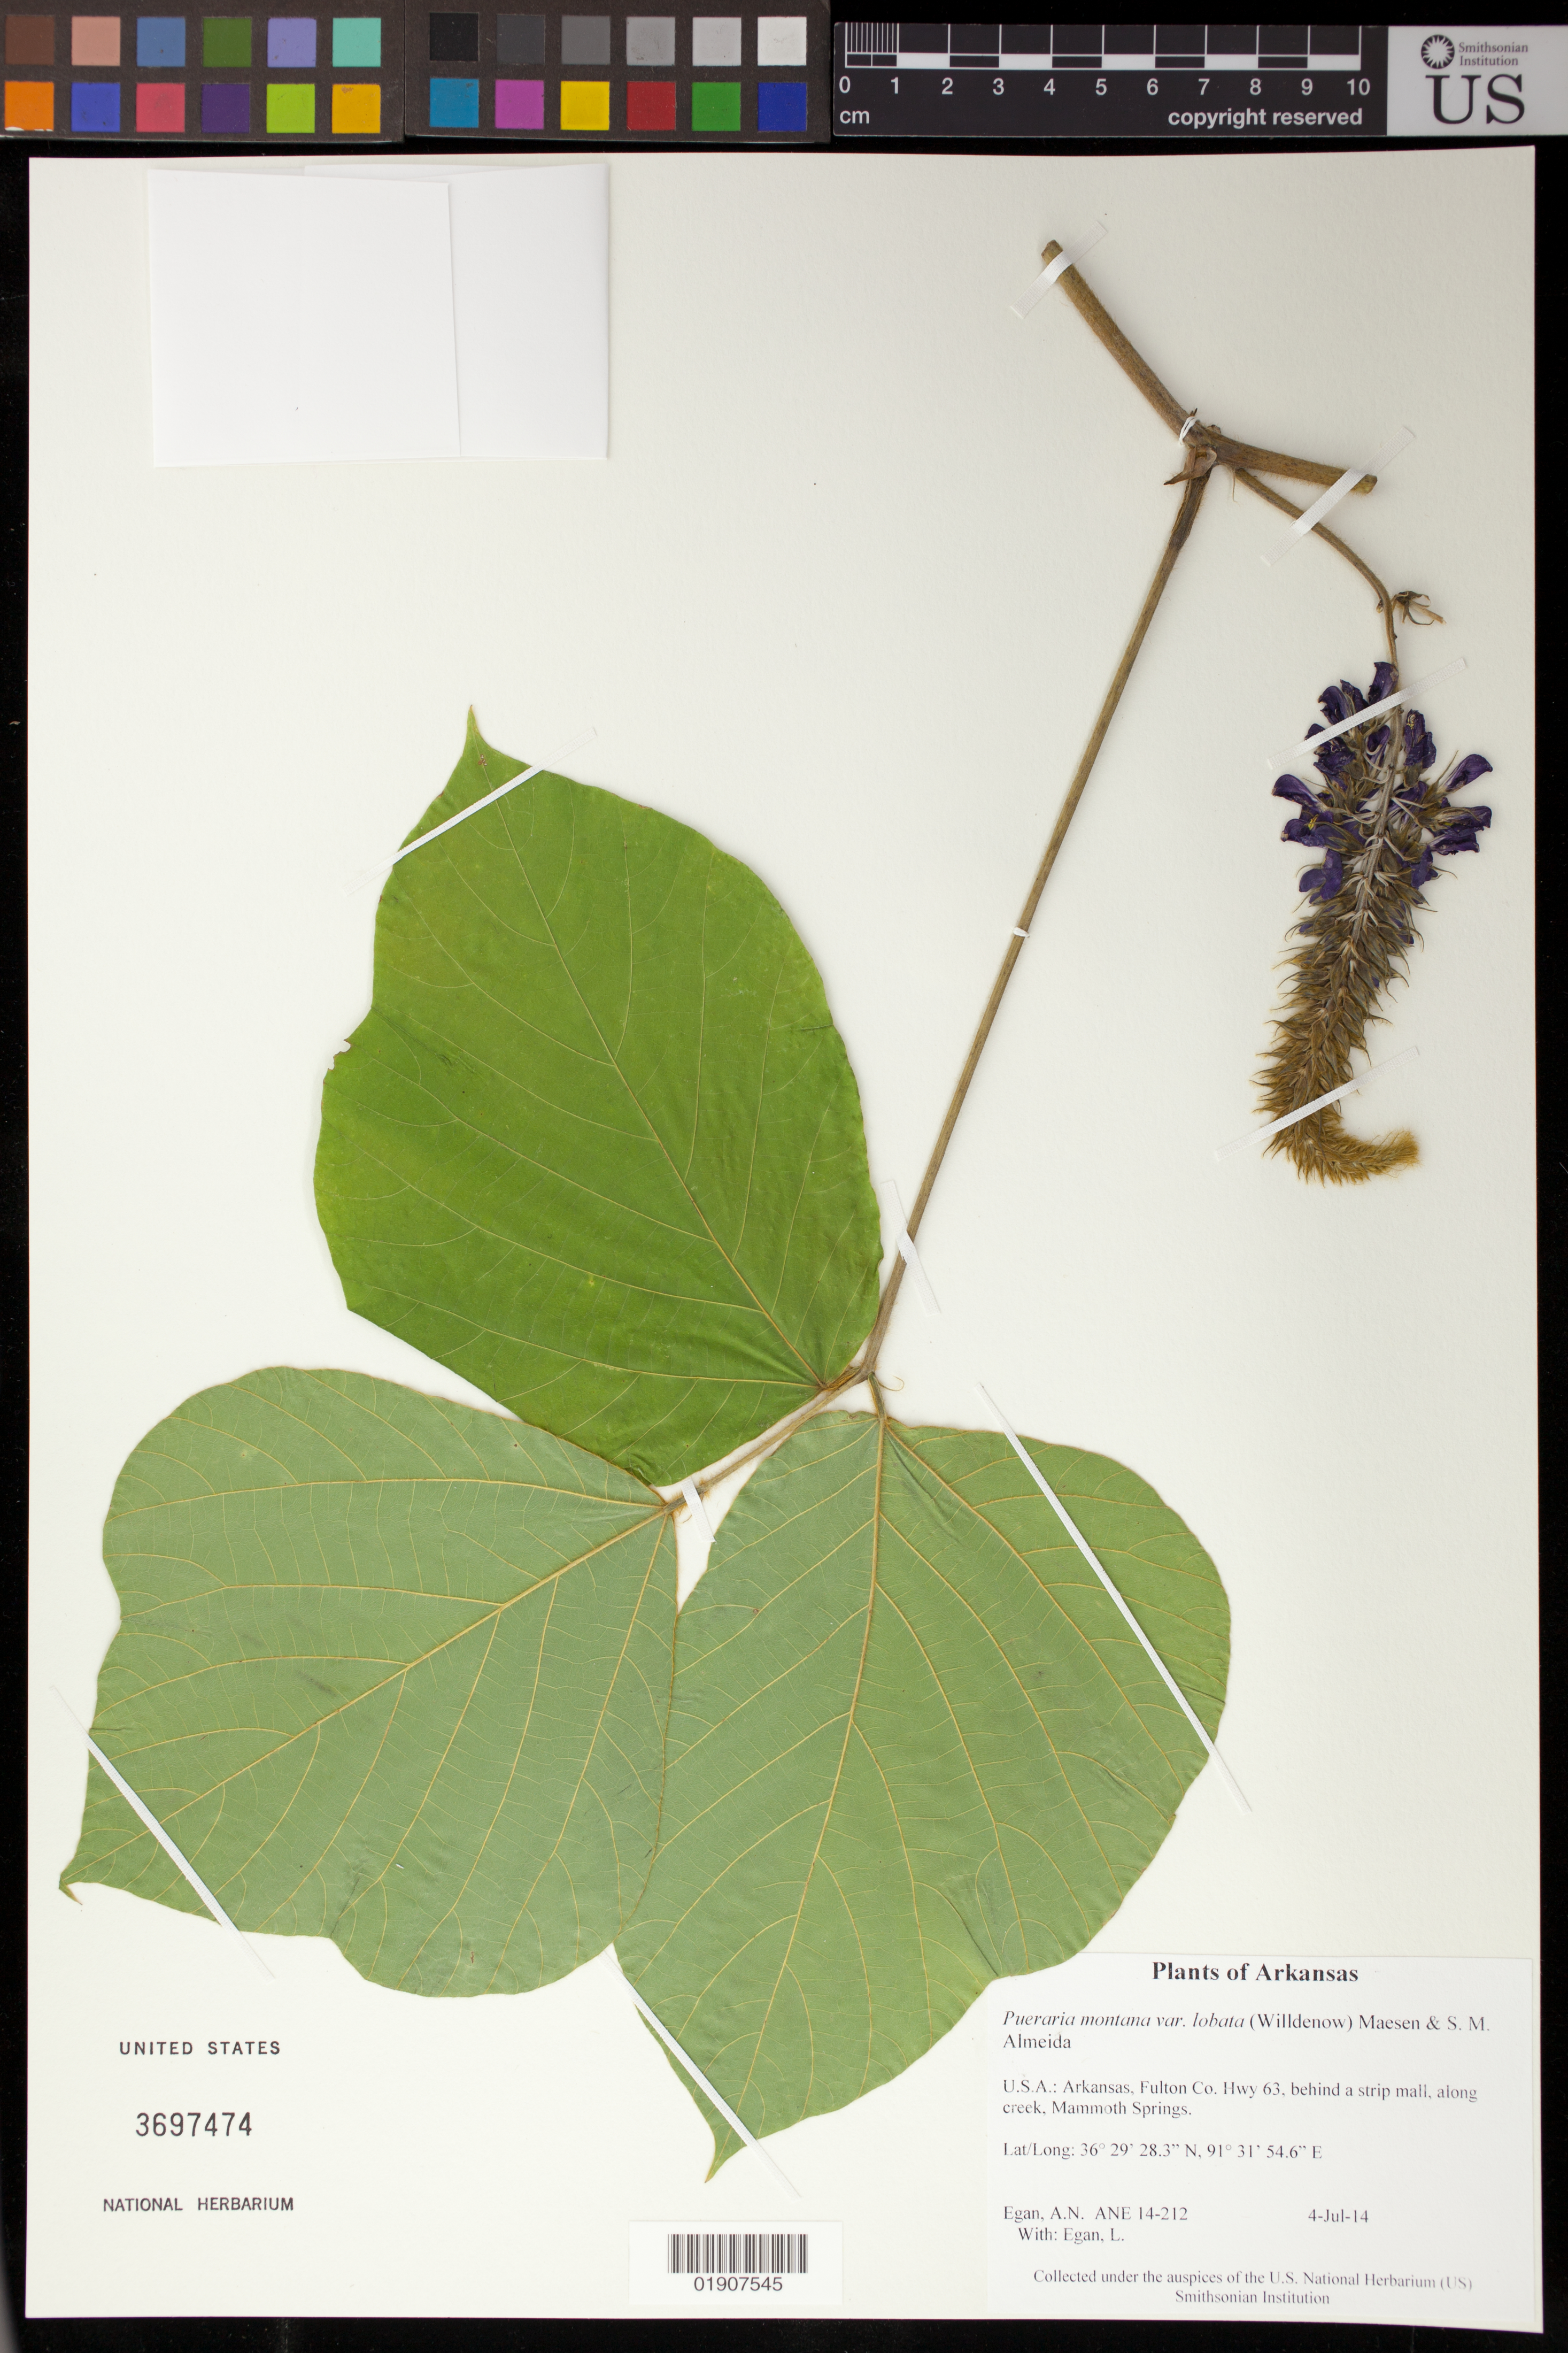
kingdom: Plantae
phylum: Tracheophyta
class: Magnoliopsida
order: Fabales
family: Fabaceae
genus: Pueraria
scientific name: Pueraria montana var. lobata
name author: (Willd.) Maesen & S.M. Almeida ex Sanjappa & Pradeep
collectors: A. N. Egan & L. Egan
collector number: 14-212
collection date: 2014-07-04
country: United States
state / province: Arkansas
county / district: Fulton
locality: Hwy 63, behind a strip mall, along creek, Mammoth Springs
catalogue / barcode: US 3697474